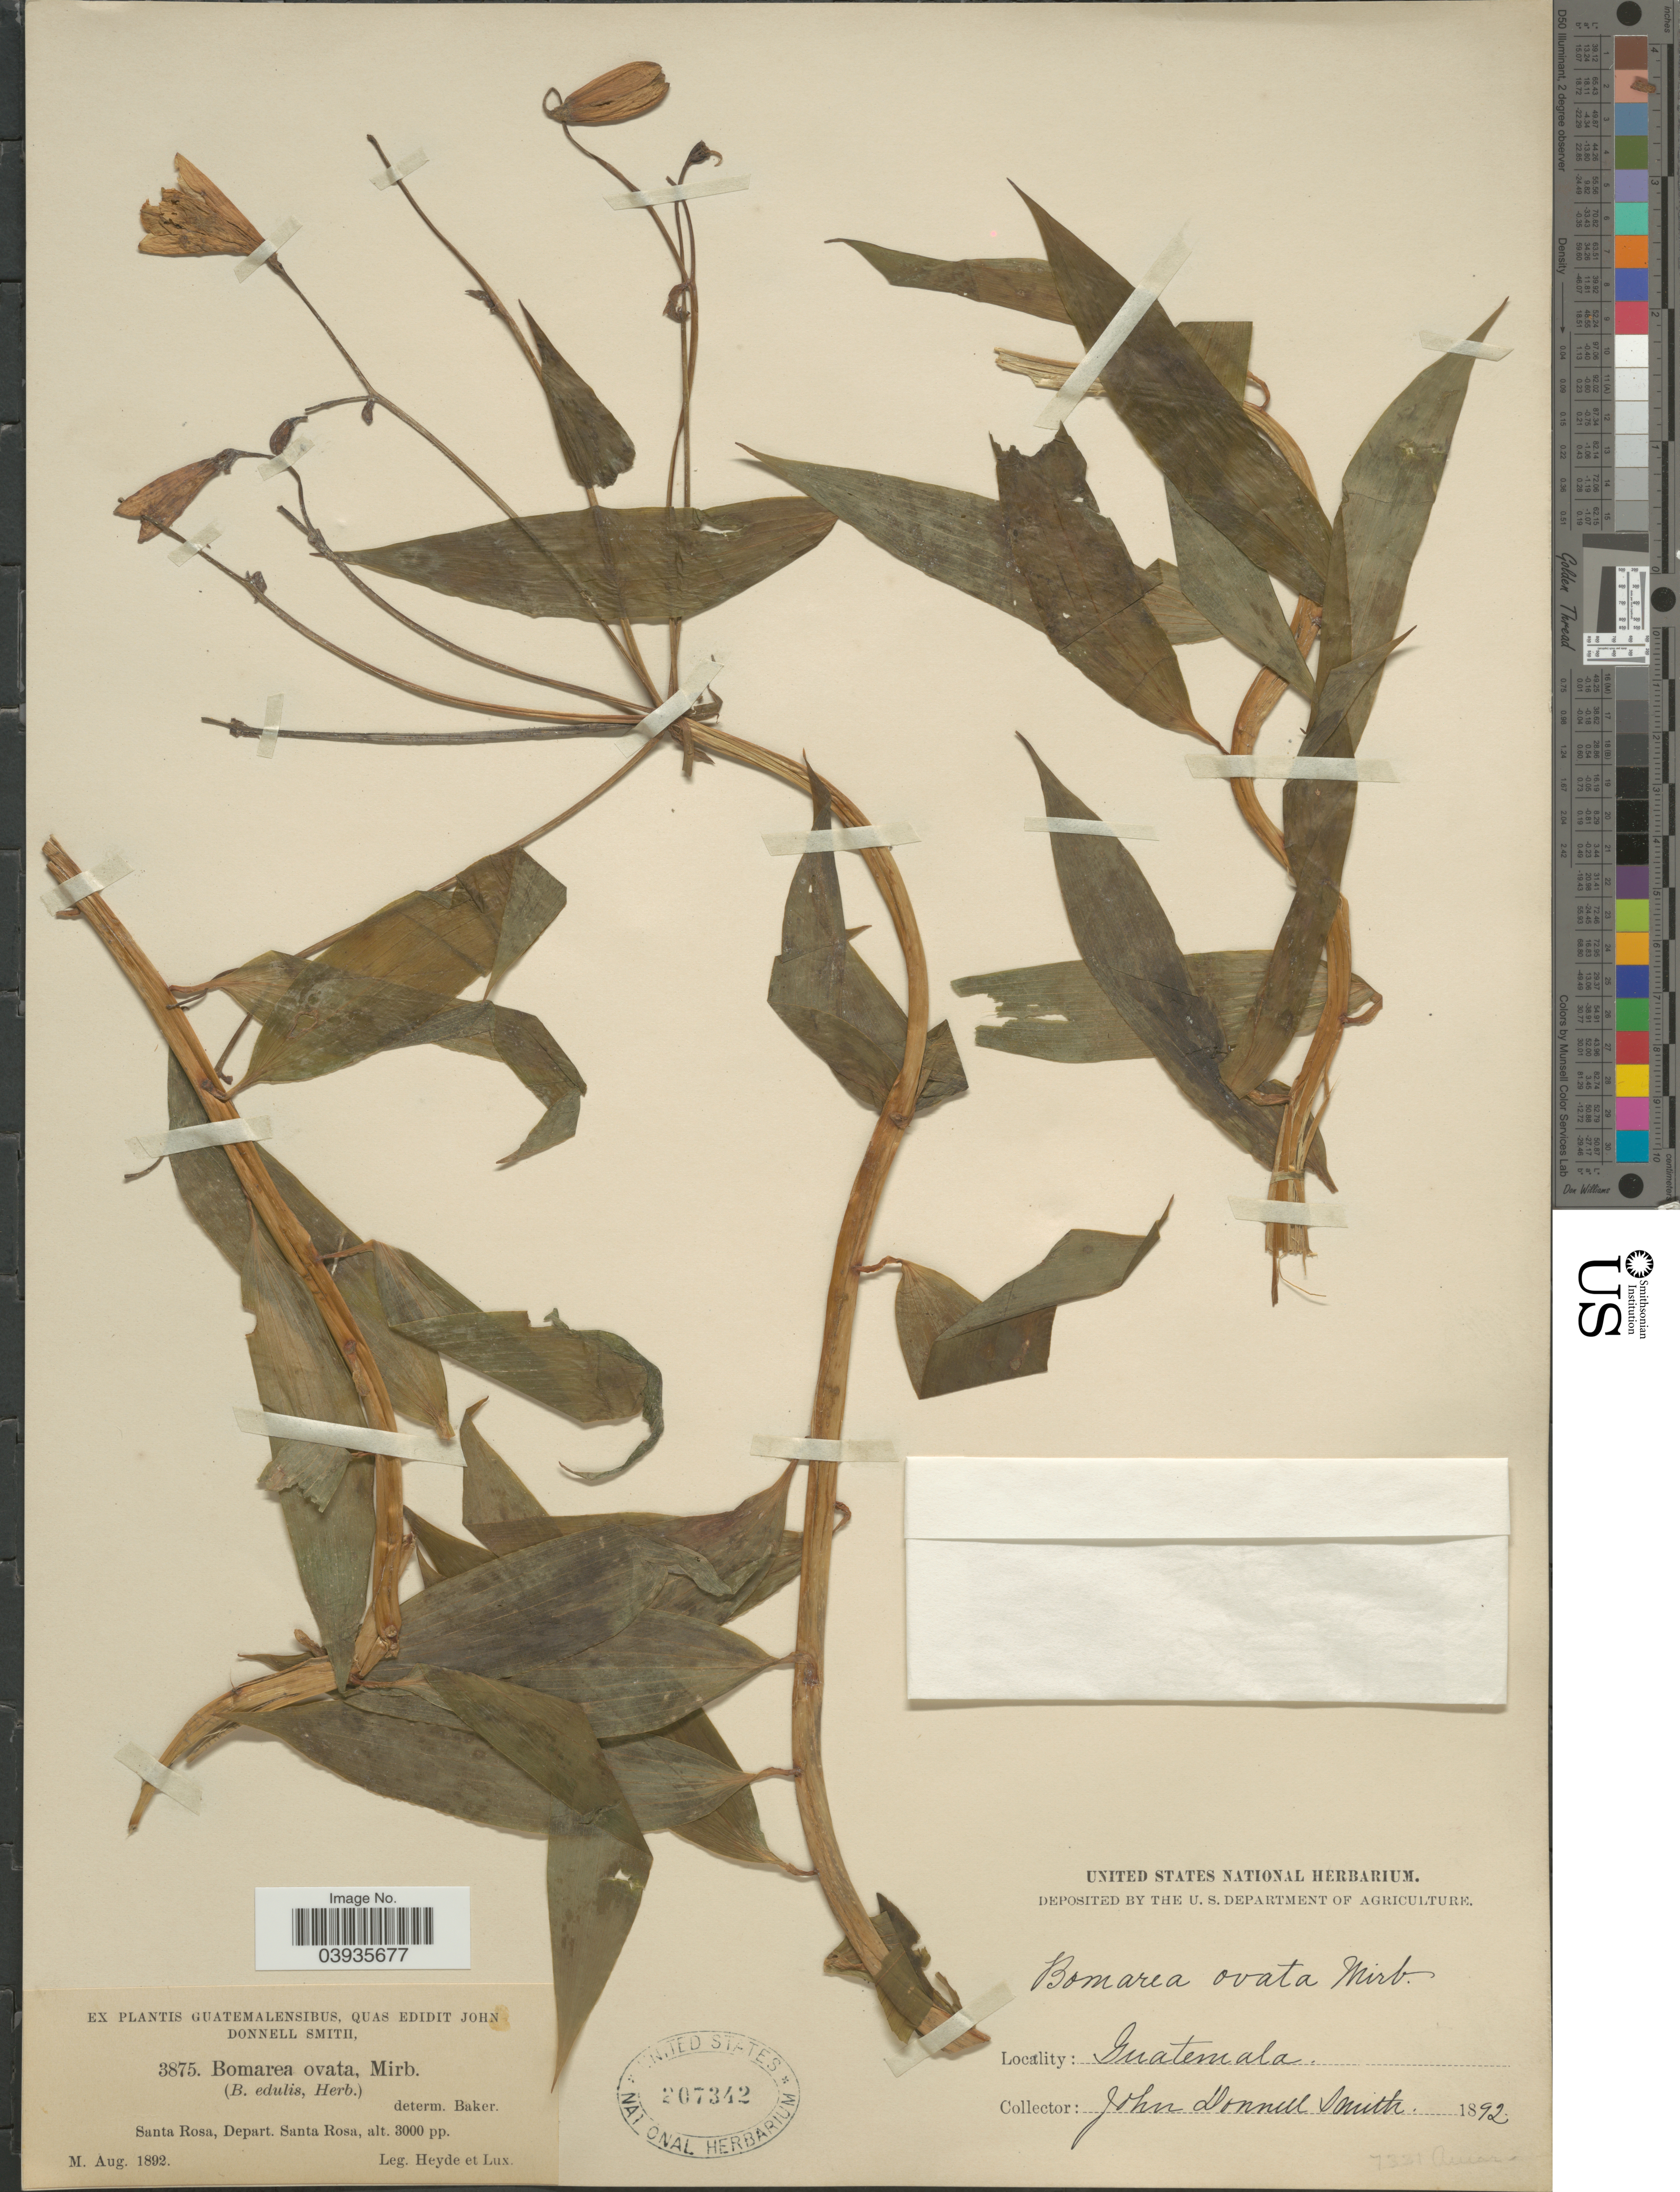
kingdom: Plantae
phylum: Tracheophyta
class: Liliopsida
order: Liliales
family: Alstroemeriaceae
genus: Bomarea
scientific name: Bomarea ovata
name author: (Cav.) Mirb.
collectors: Heyde, Lux & J. Donnell Smith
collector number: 3875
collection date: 1892-08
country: Guatemala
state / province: Santa Rosa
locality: Santa Rosa, Depart. Santa Rosa.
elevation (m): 914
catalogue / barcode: US 207342